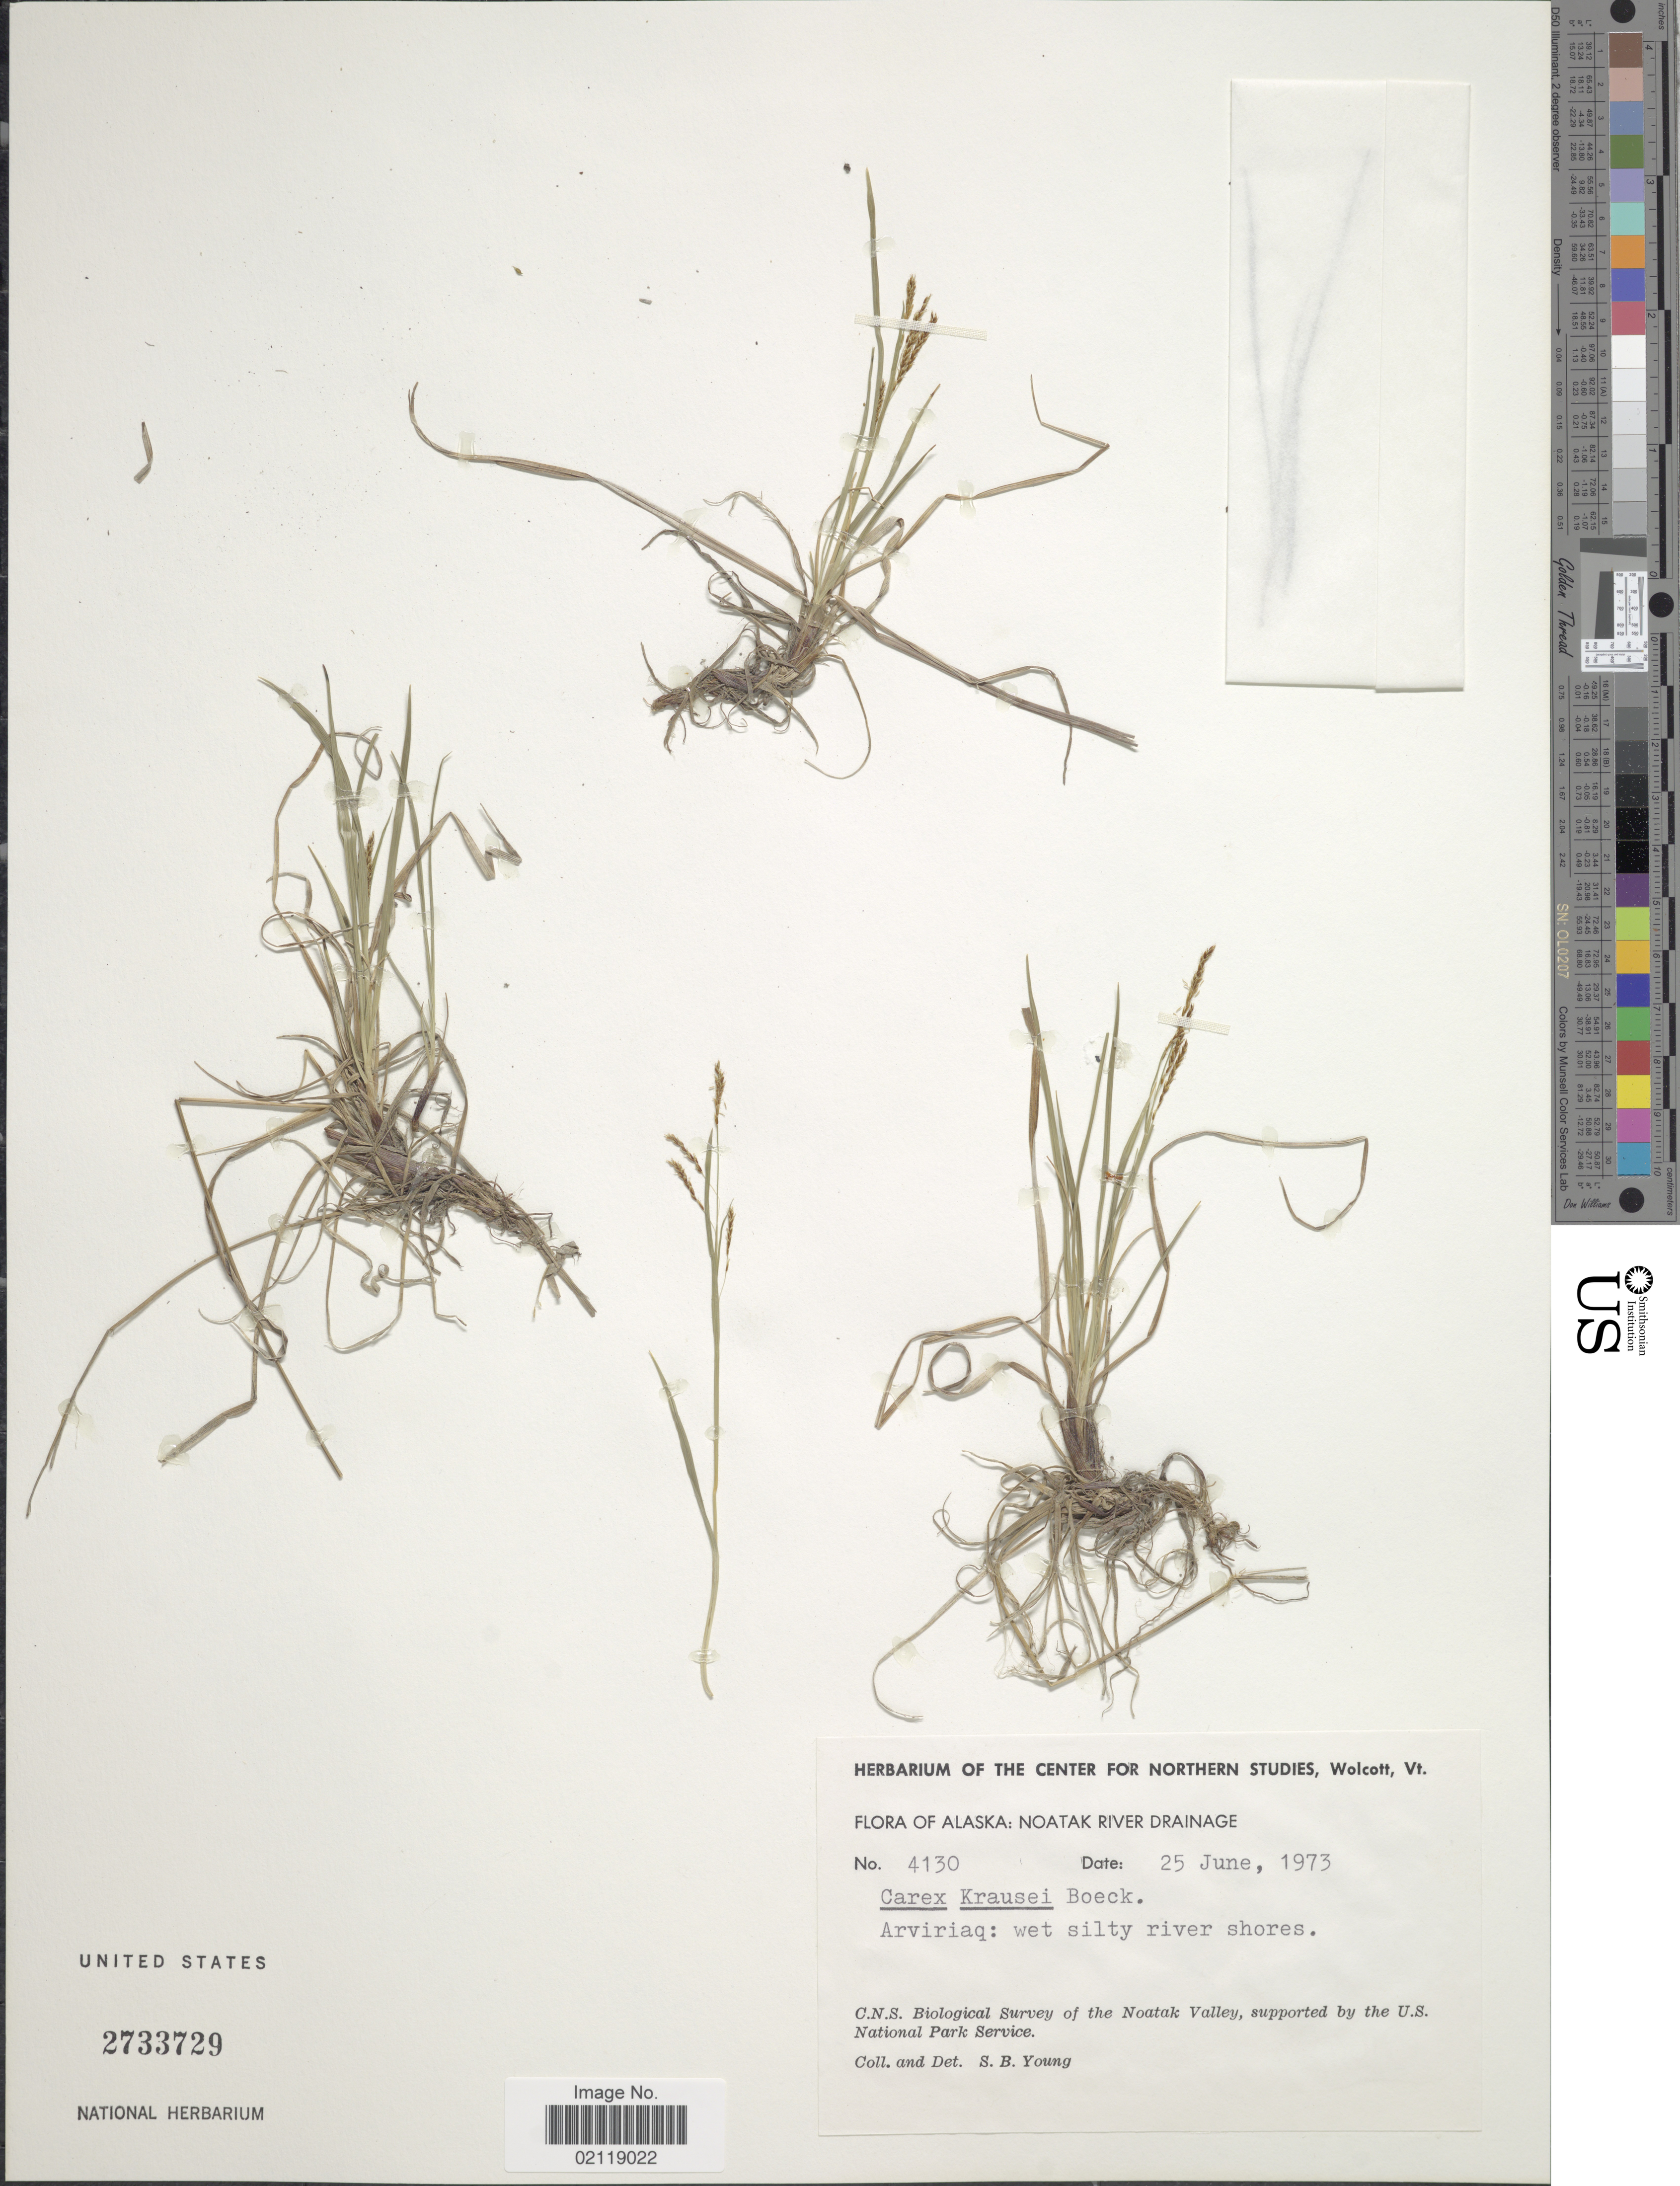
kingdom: Plantae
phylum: Tracheophyta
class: Liliopsida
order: Poales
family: Cyperaceae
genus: Carex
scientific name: Carex krausei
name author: Boeckeler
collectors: S. Young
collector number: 4130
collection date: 1973-06-25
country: United States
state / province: Alaska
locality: Noatak River Drainage. Arviriaq: wet silty river shores. Noatak Valley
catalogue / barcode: US 2733729